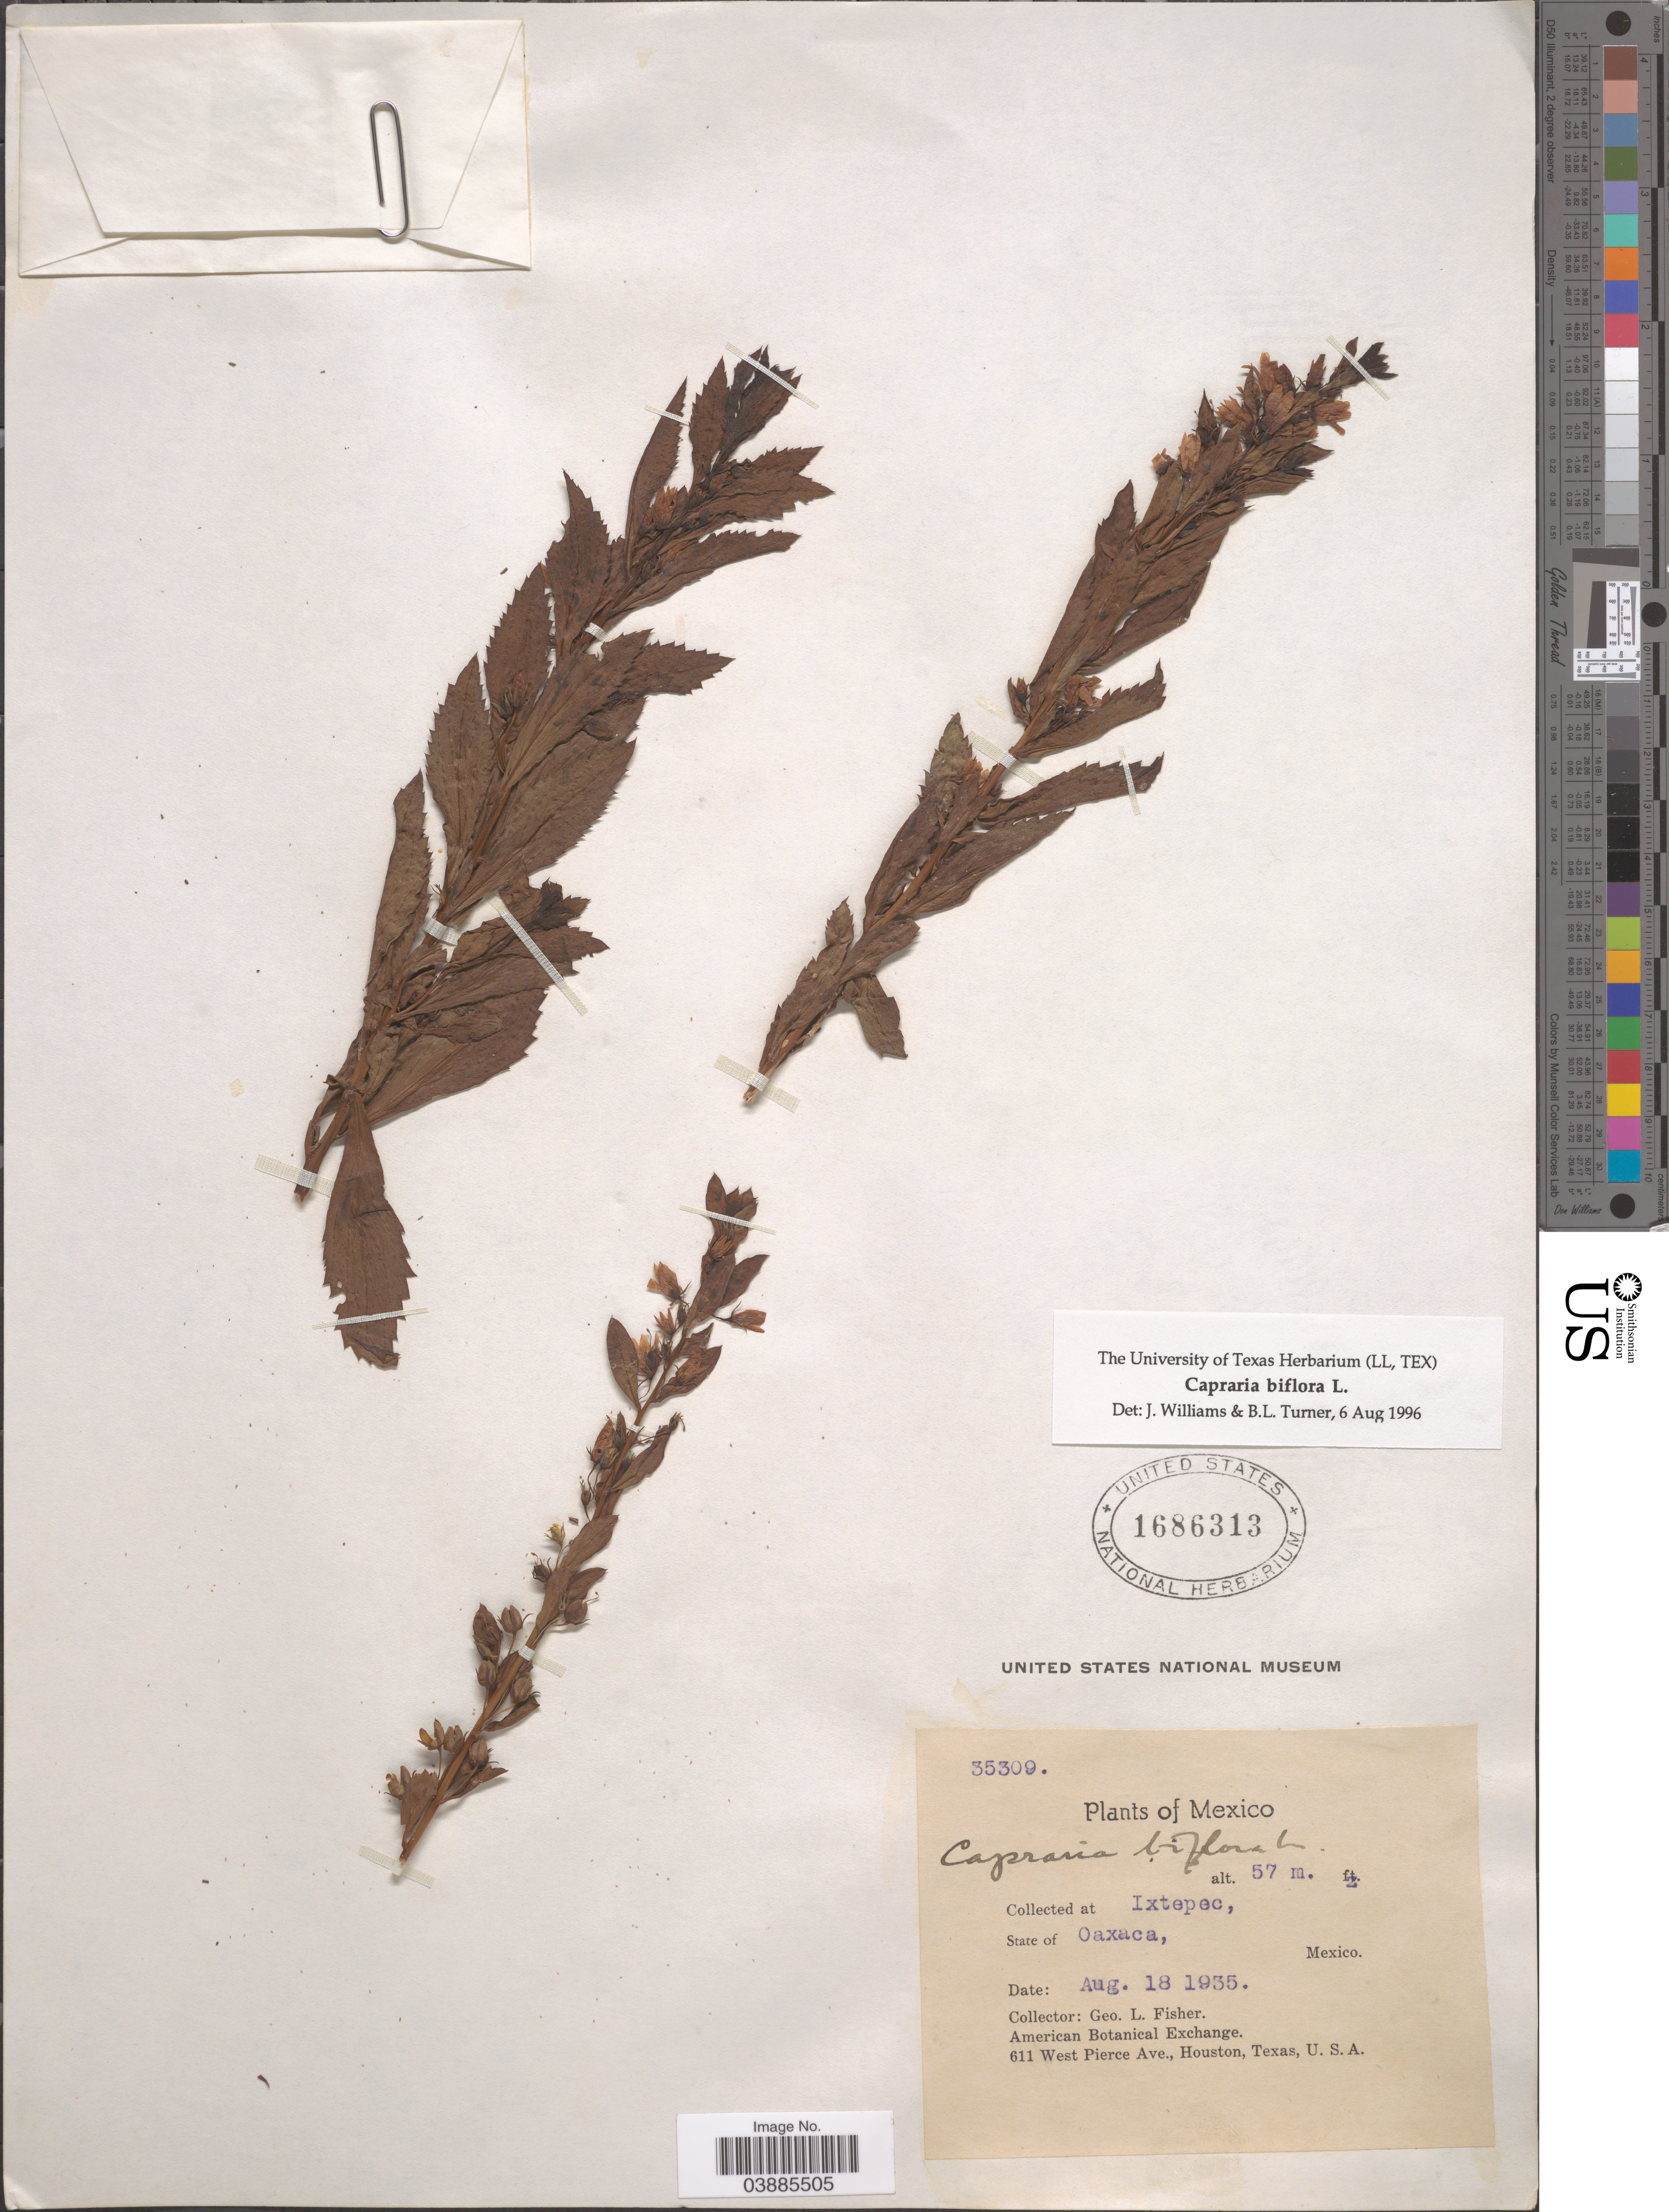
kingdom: Plantae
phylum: Tracheophyta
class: Magnoliopsida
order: Lamiales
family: Scrophulariaceae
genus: Capraria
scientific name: Capraria biflora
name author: L.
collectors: G. L. Fisher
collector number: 35309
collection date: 1935-08-18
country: Mexico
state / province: Oaxaca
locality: Ixtepec.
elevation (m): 57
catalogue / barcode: US 1686313